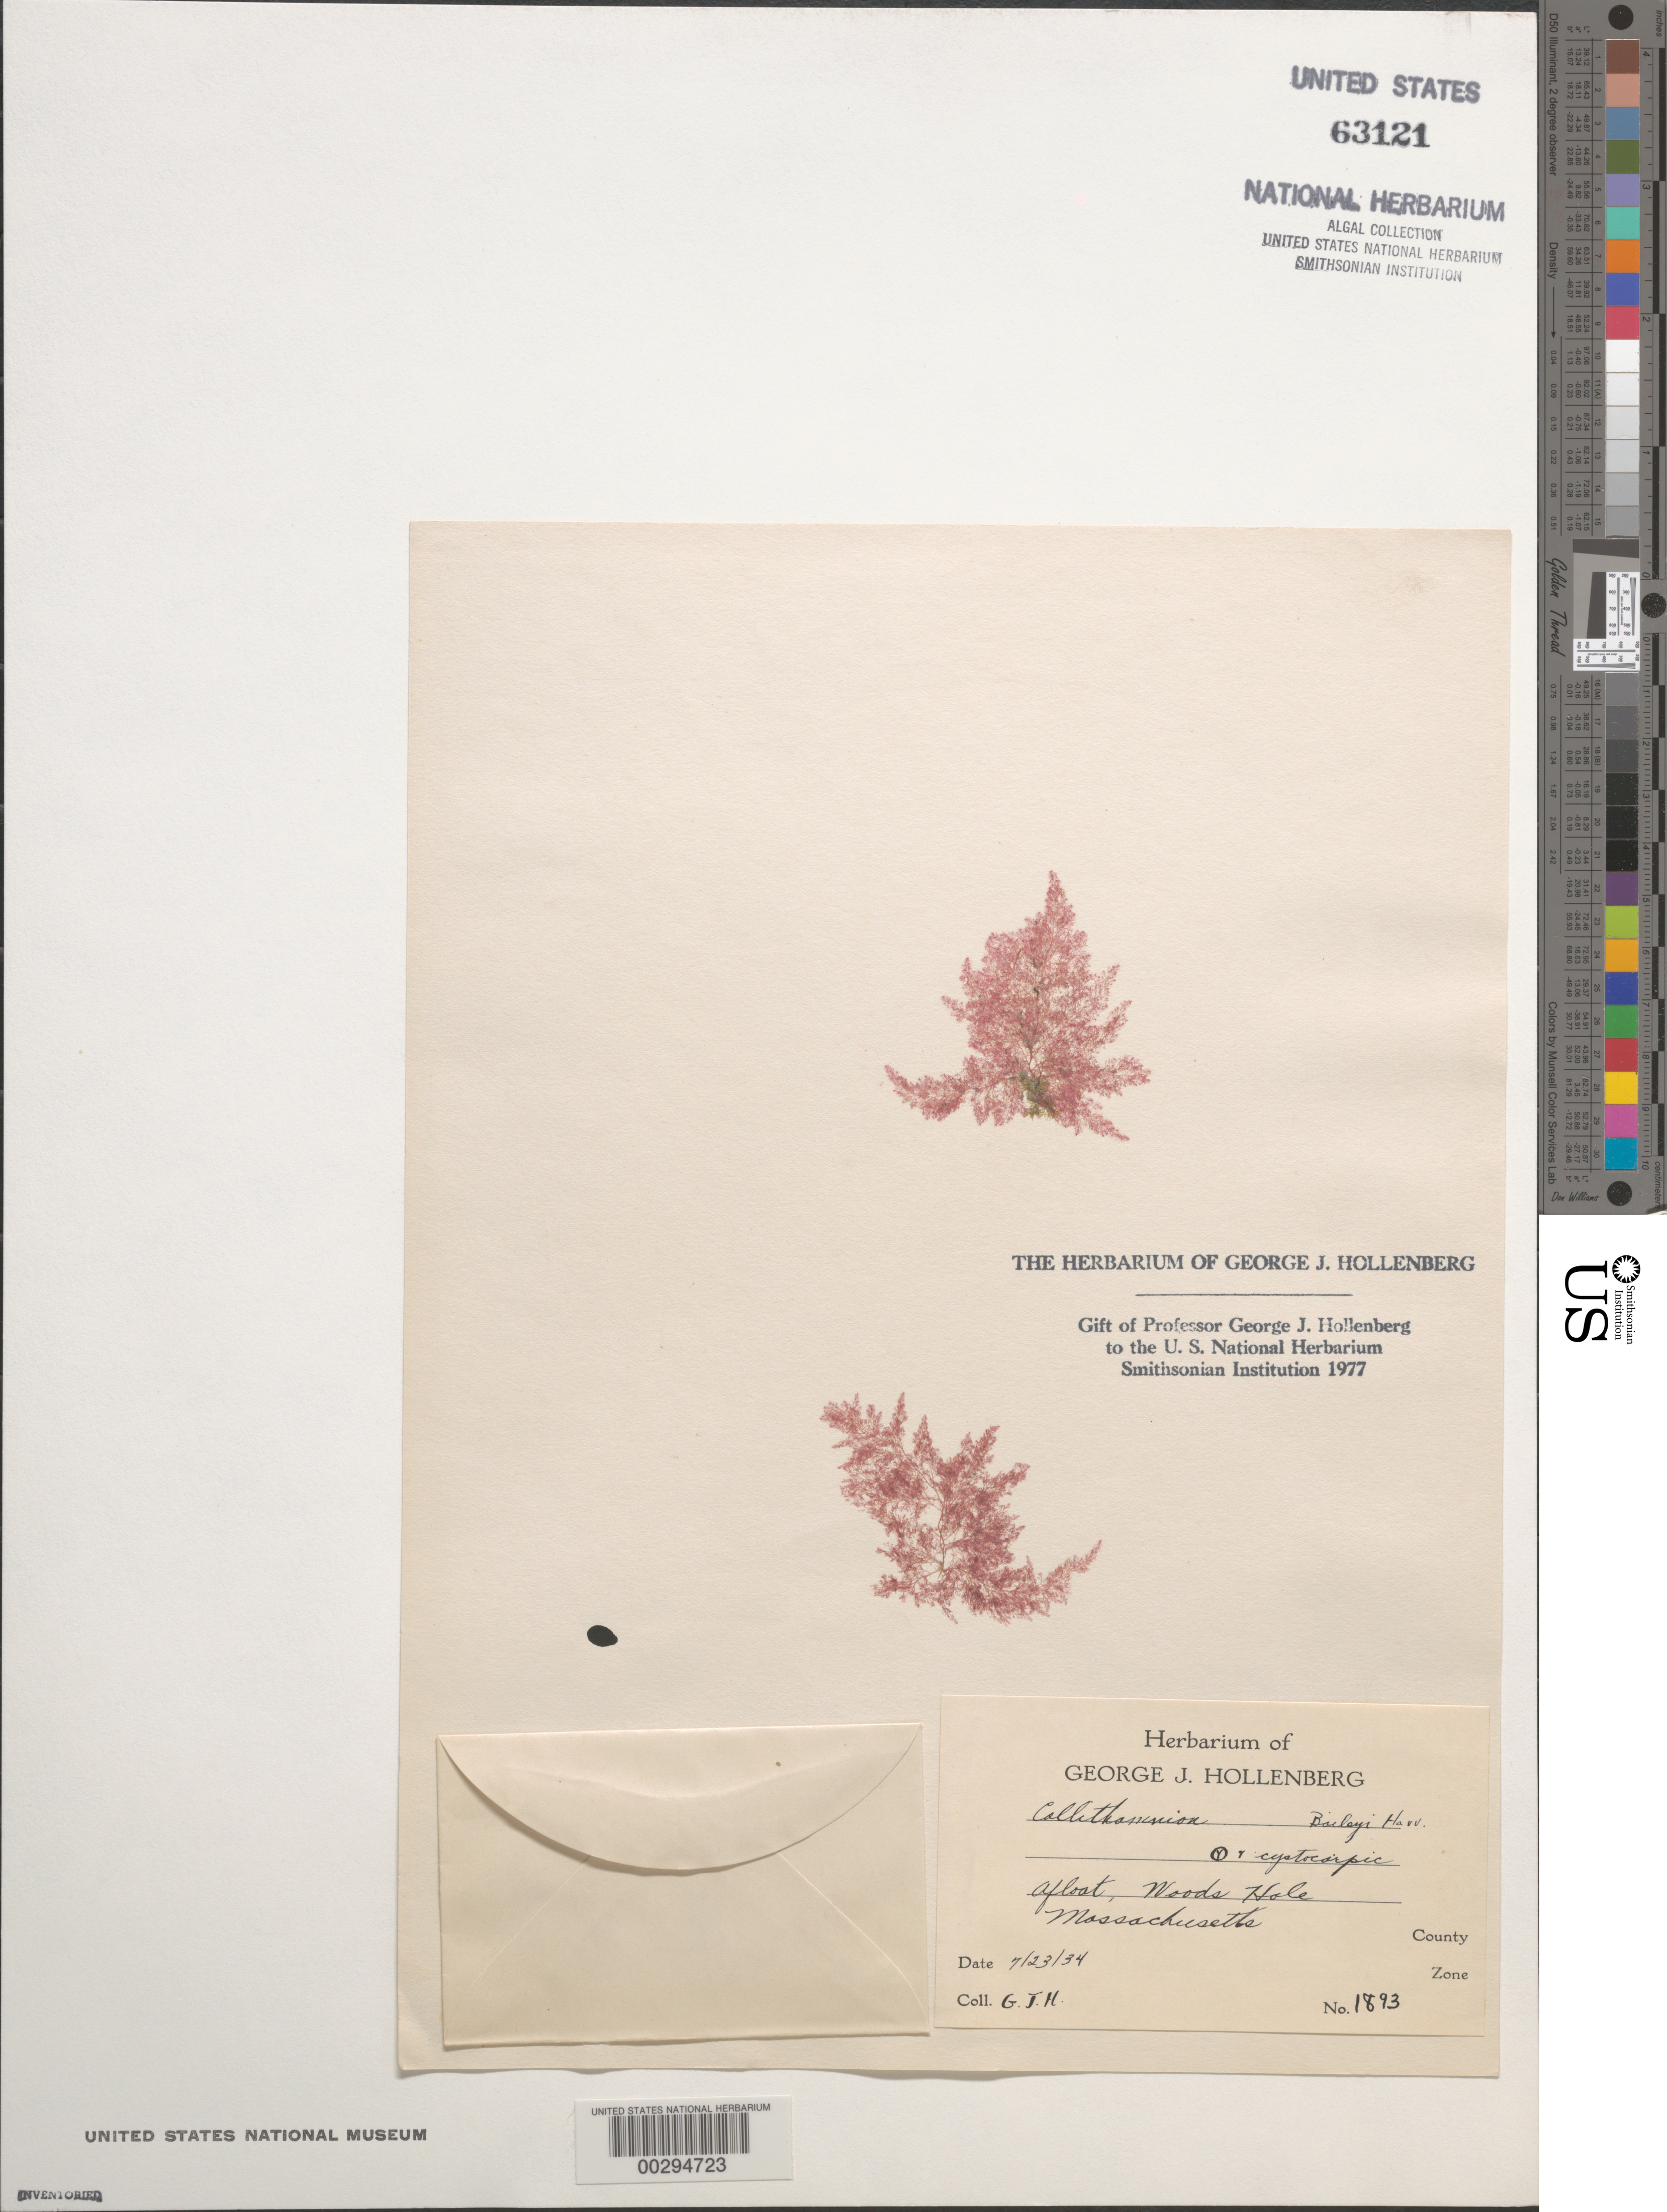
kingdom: Plantae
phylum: Rhodophyta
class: Florideophyceae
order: Ceramiales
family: Callithamniaceae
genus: Callithamnion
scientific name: Callithamnion tetragonum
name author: (With.) S.F. Gray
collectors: G. Hollenberg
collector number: GJH 1893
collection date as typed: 23 Jul 1934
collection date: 1934-07-23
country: United States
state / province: Massachusetts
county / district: Barnstable County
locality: Woods Hole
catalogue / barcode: US 63121